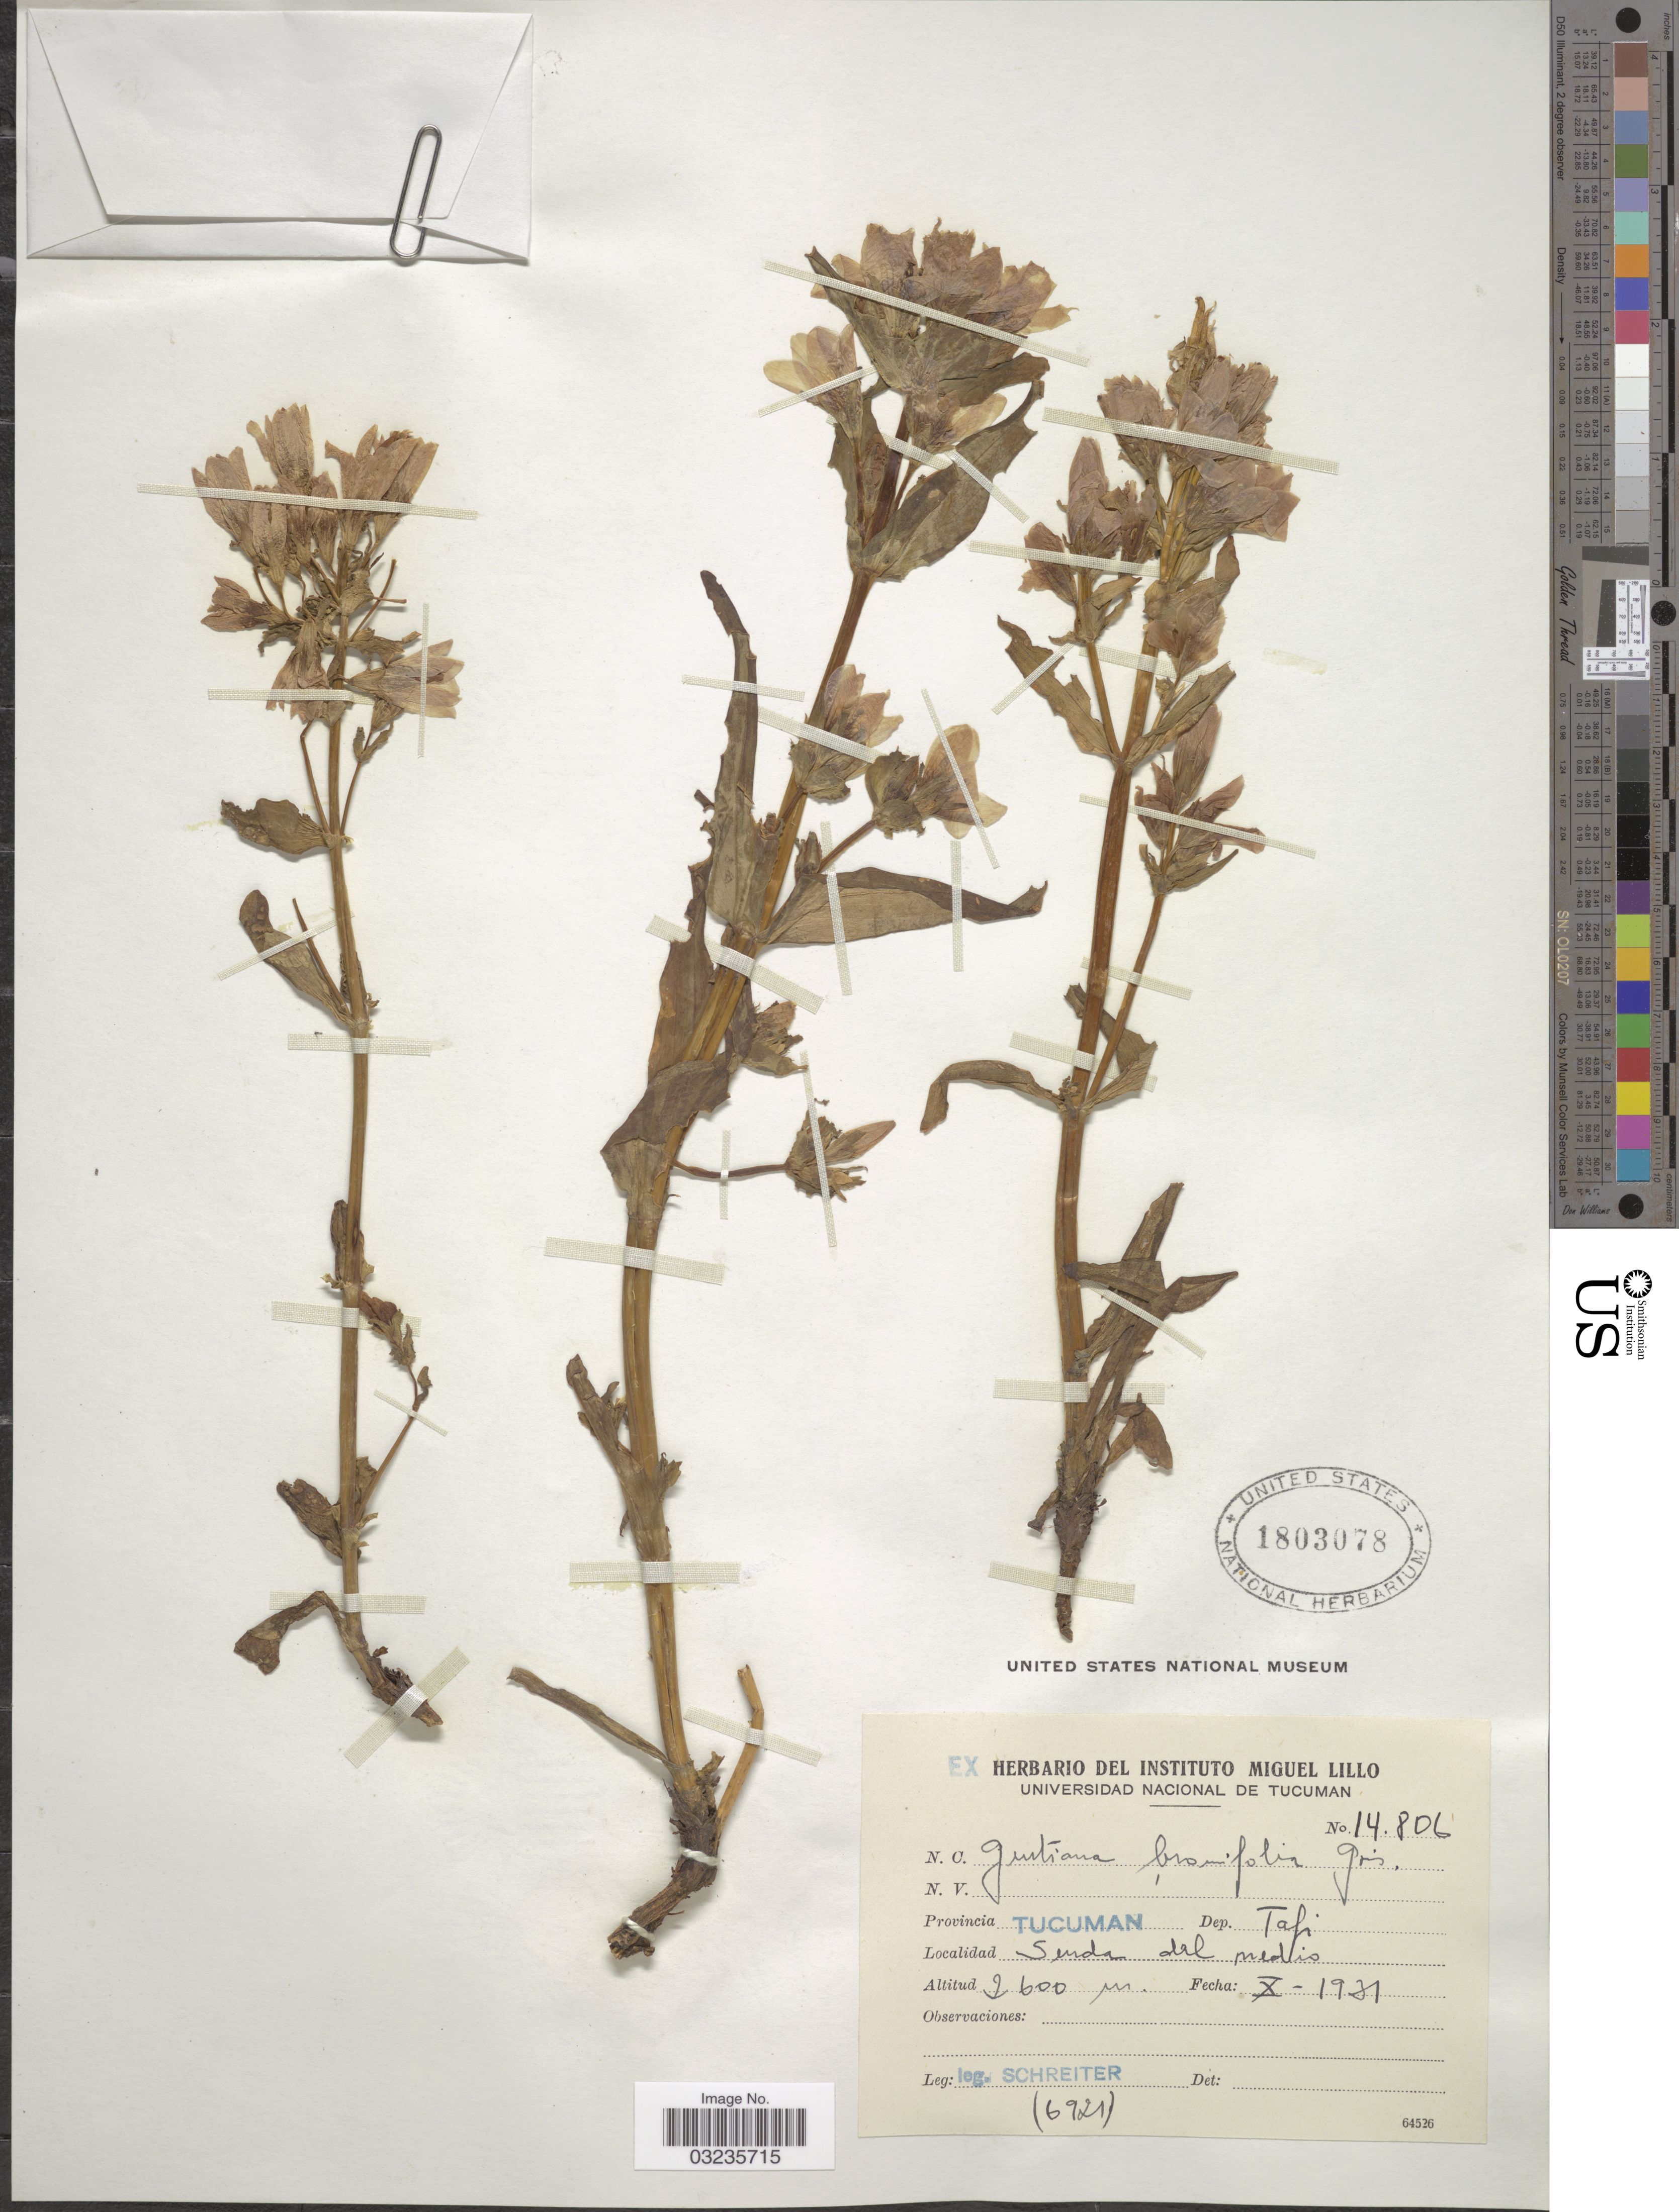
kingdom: Plantae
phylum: Tracheophyta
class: Magnoliopsida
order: Gentianales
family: Gentianaceae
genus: Gentiana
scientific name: Gentiana bromifolia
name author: Griseb.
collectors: -. Schreiter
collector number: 6921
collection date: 1931-10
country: Argentina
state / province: Tucuman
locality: Dep. Tafi. Senda del medio.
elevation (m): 2600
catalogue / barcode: US 1803078